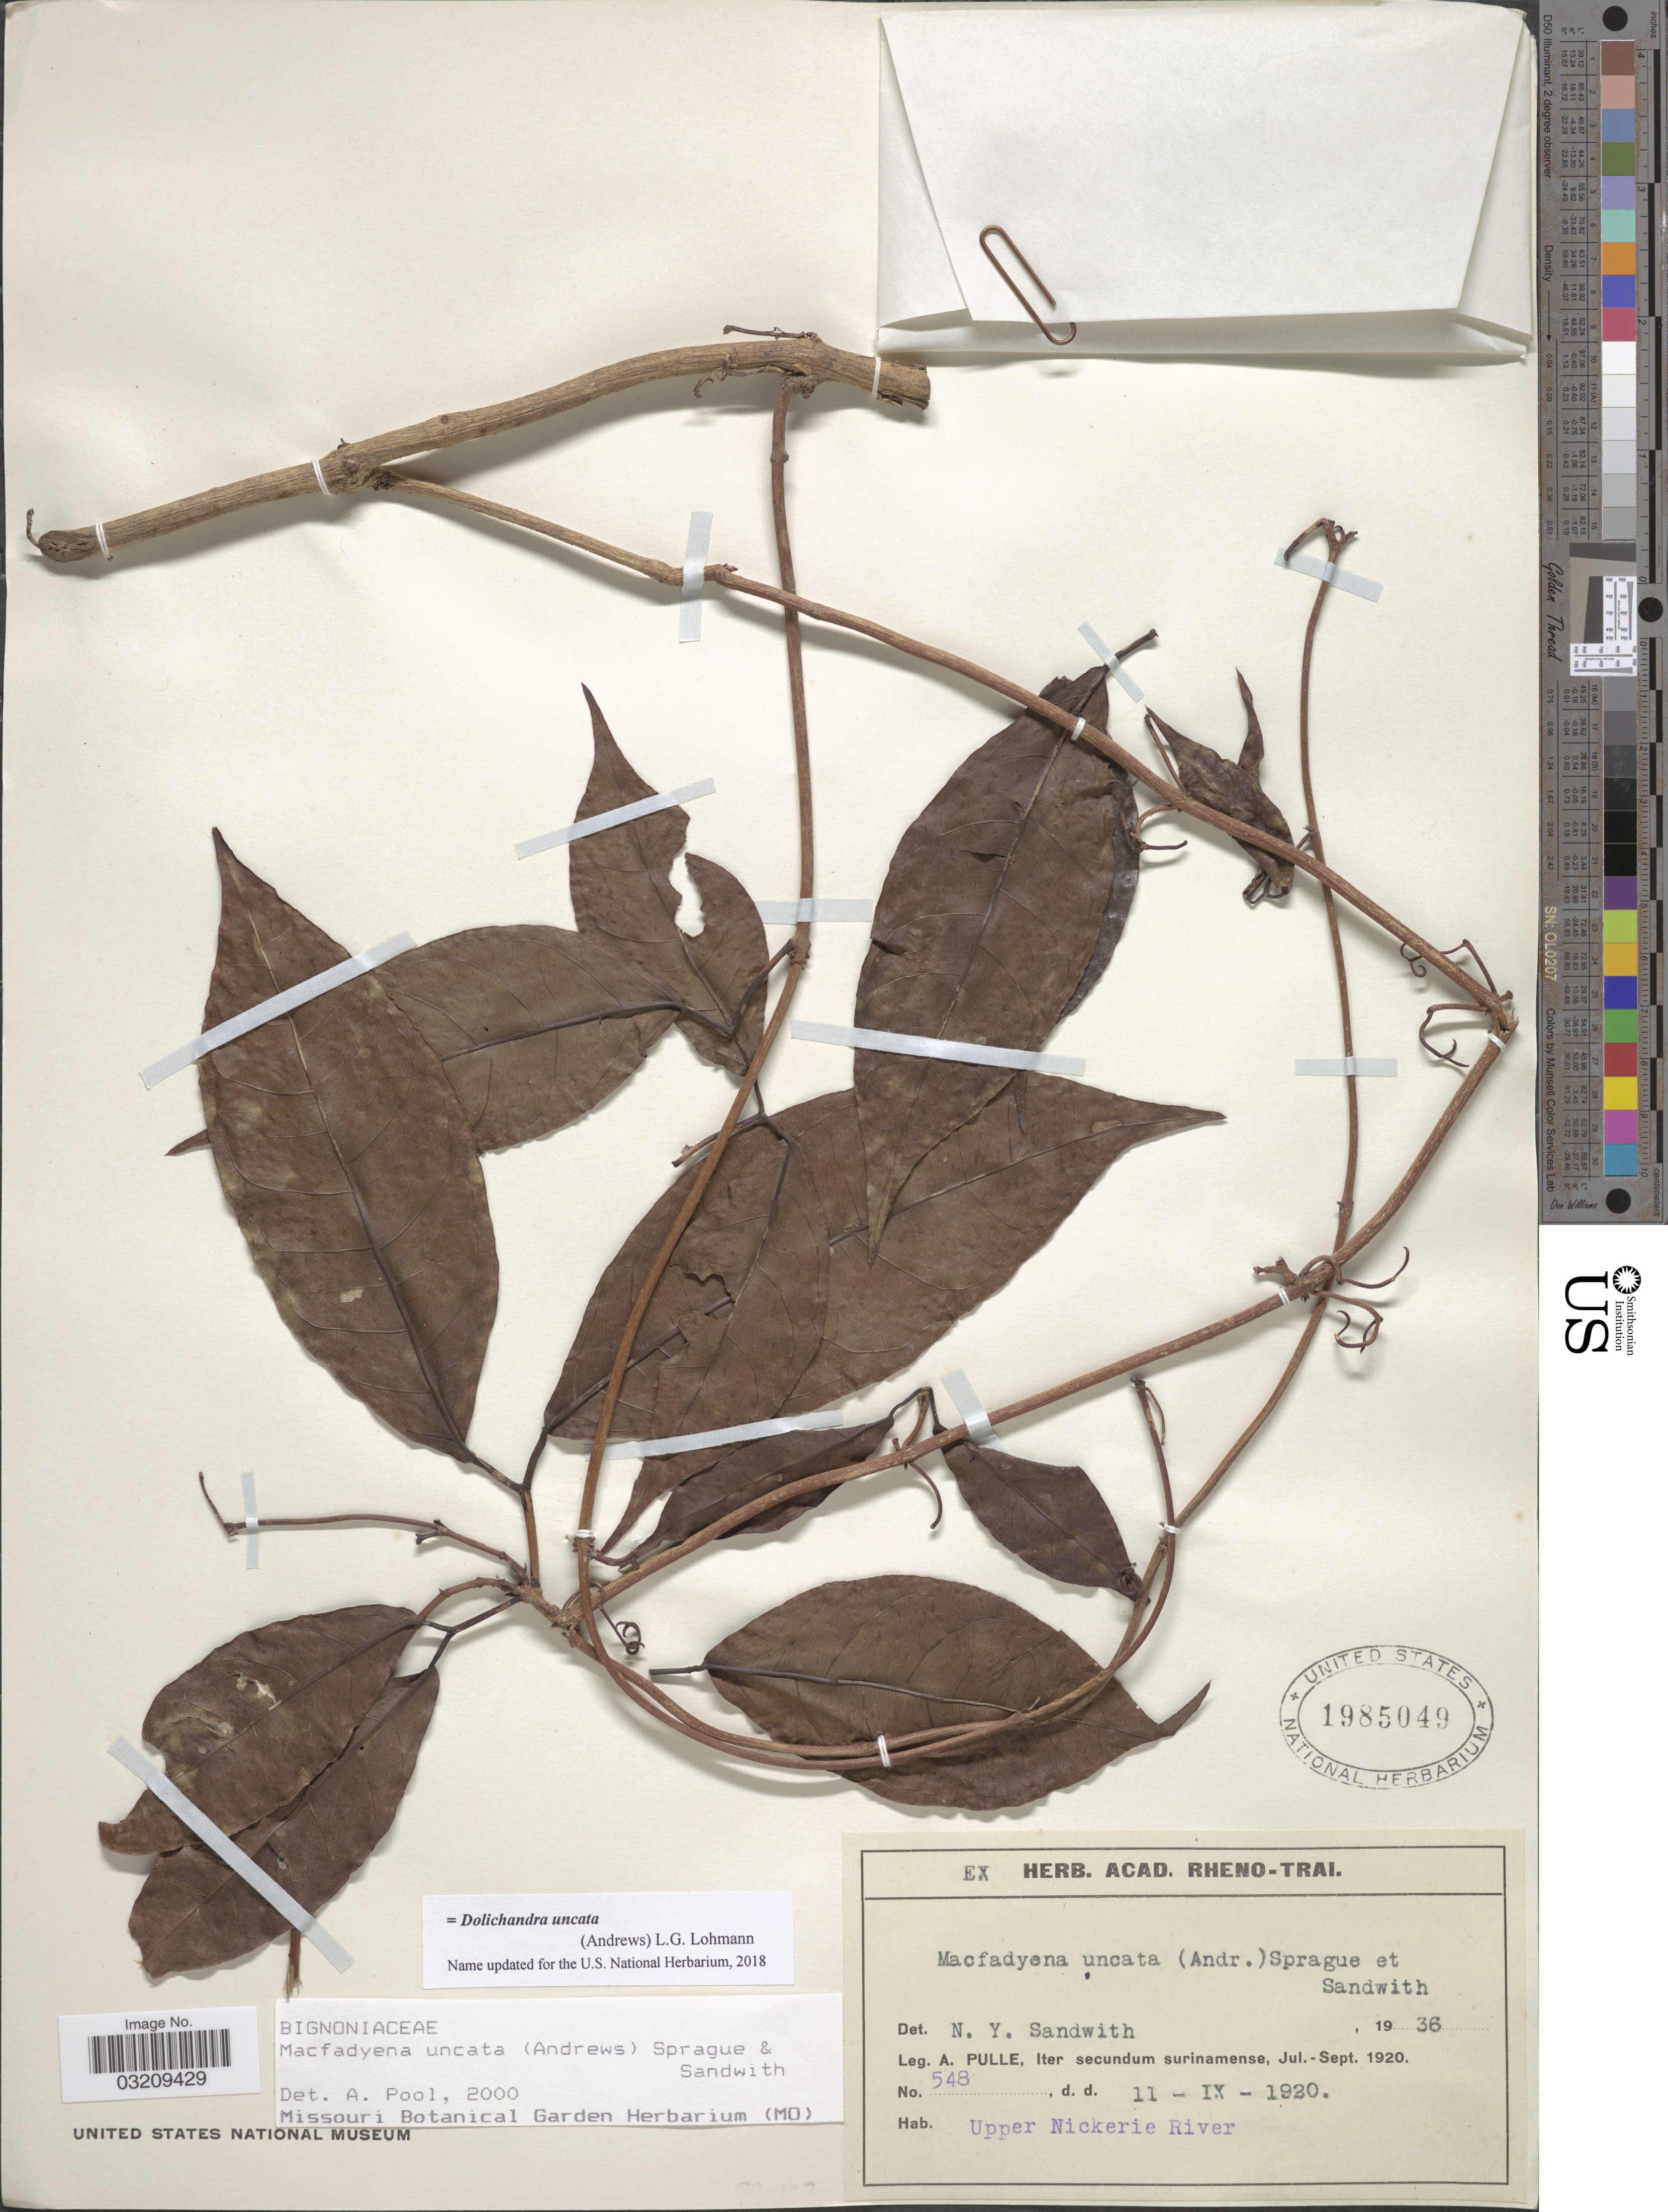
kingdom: Plantae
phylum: Tracheophyta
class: Magnoliopsida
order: Lamiales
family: Bignoniaceae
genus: Dolichandra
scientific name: Dolichandra uncata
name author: (Andrews) L.G. Lohmann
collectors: A. A. Pulle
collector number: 548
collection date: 1920-09-11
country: Suriname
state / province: Nickerie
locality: Iter secundum surinamense. Upper Nickerie River.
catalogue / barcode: US 1985049